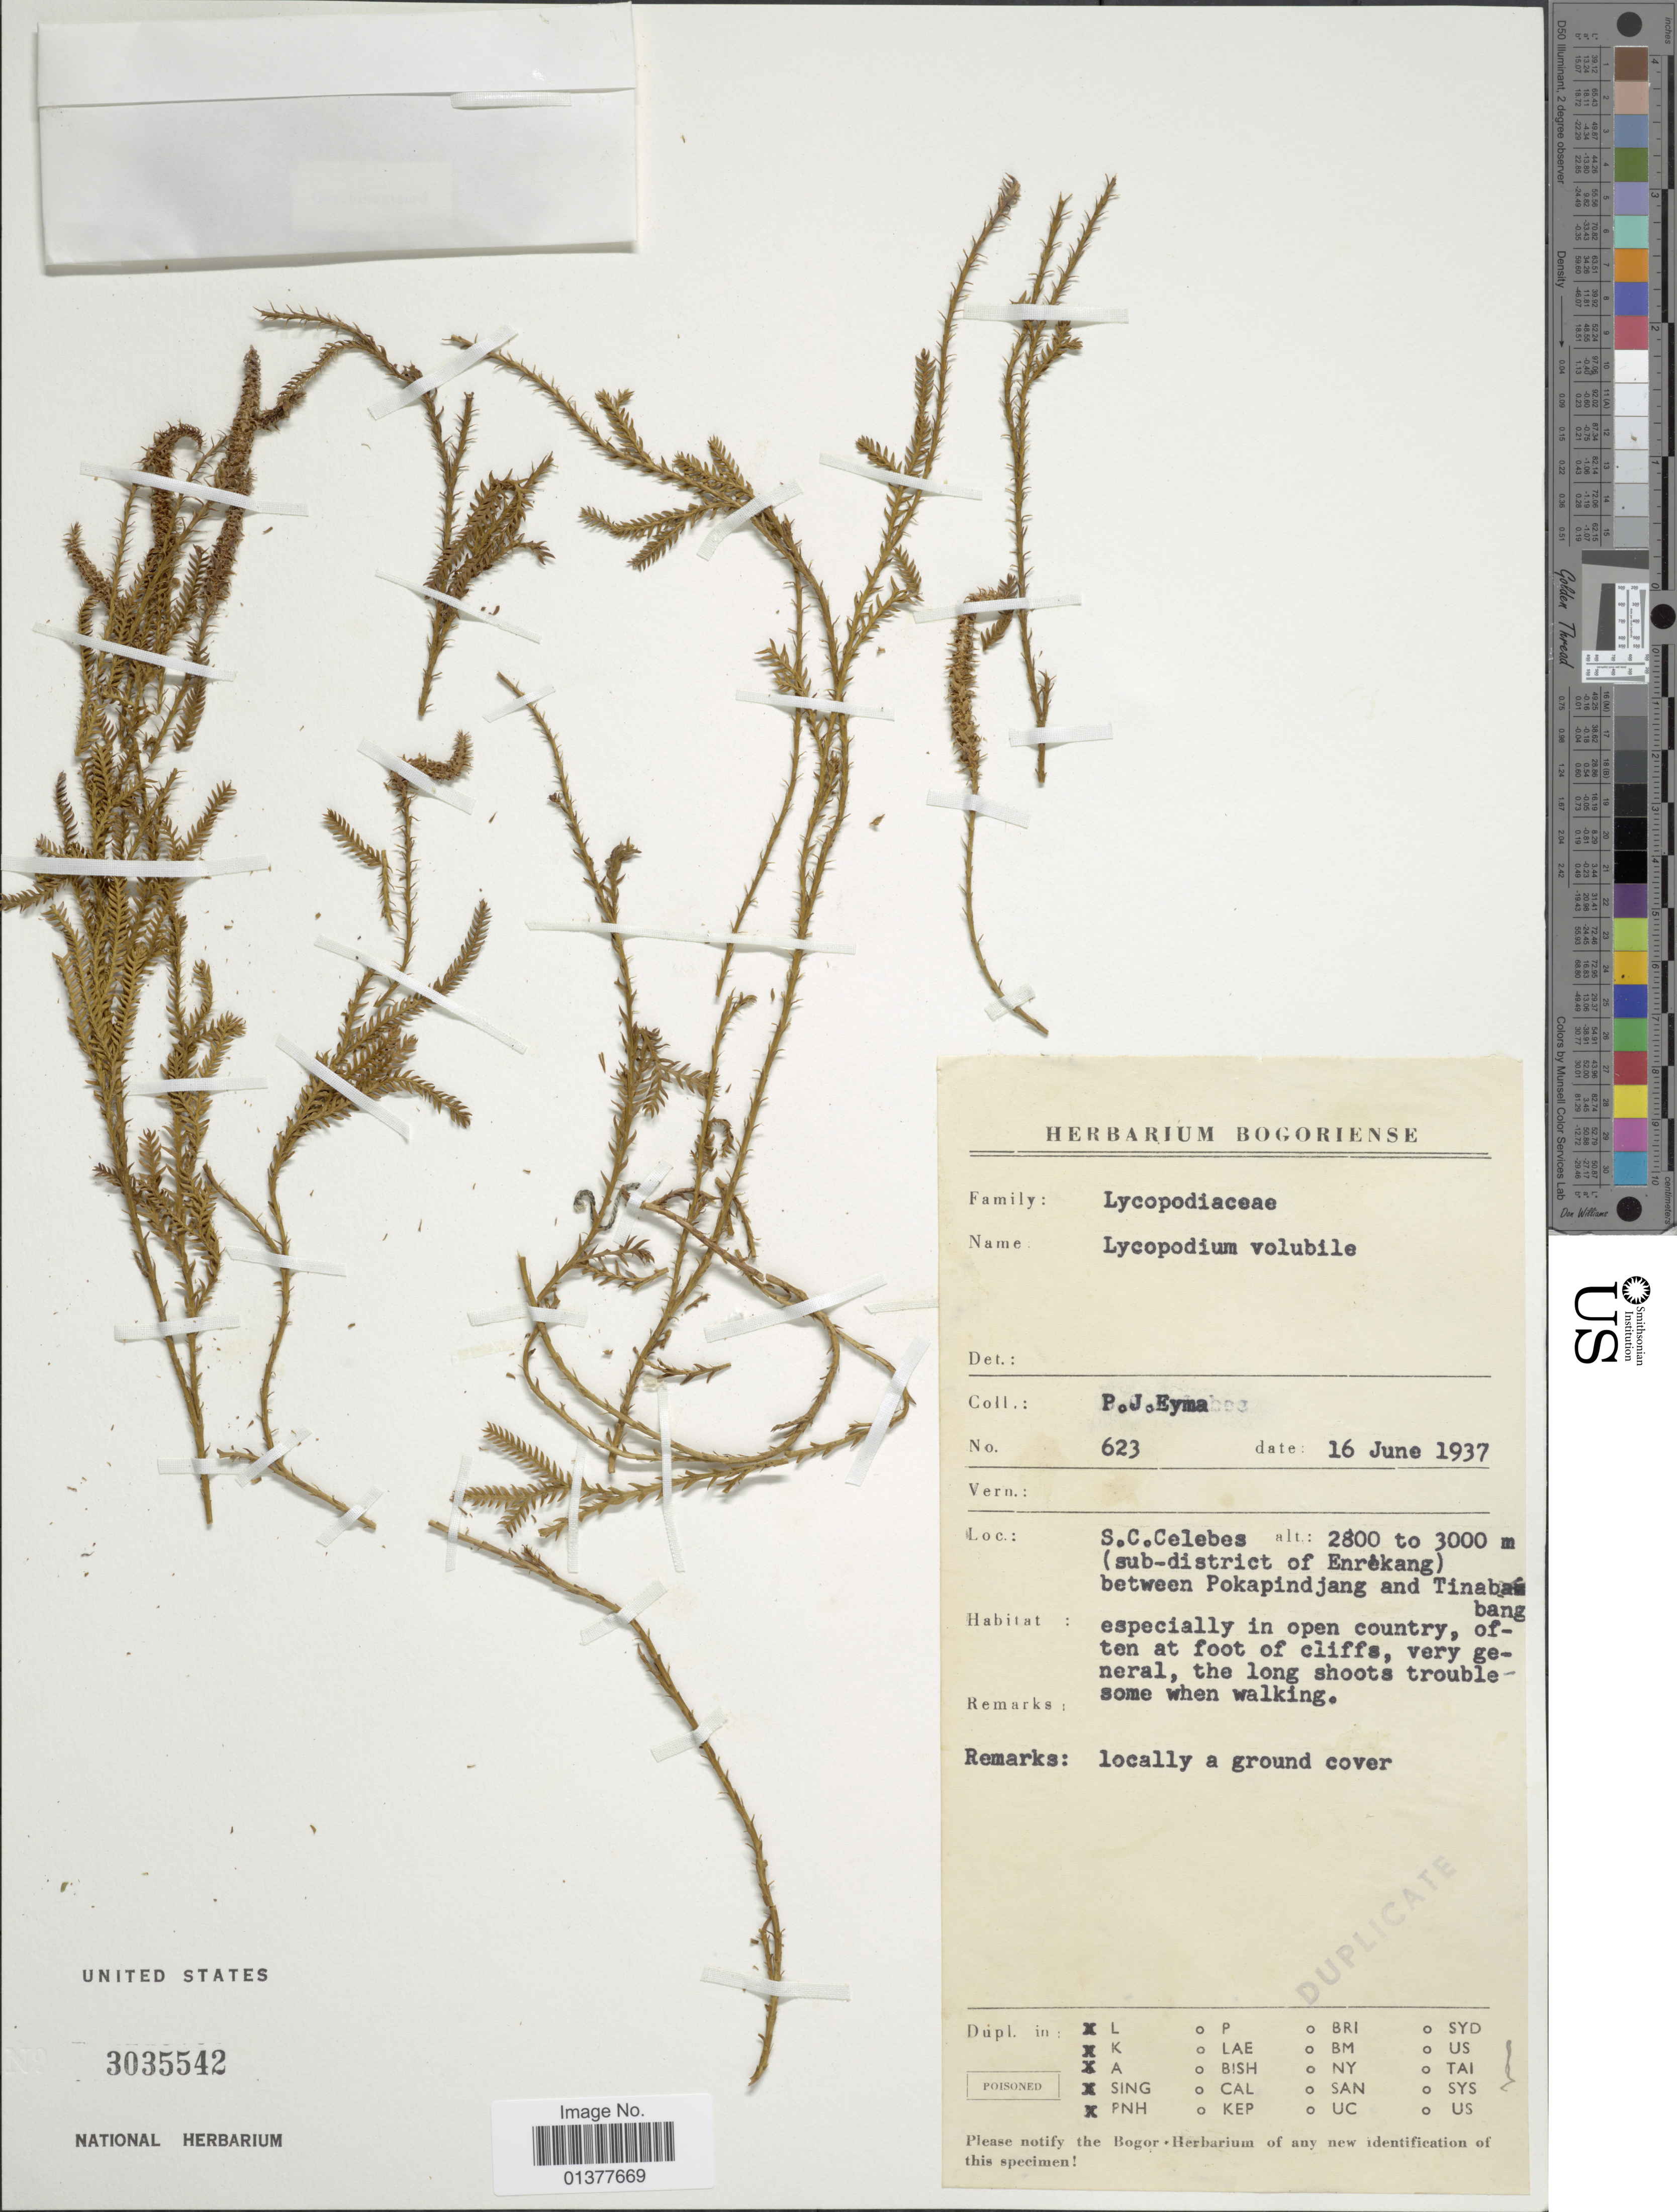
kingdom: Plantae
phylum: Tracheophyta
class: Lycopodiopsida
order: Lycopodiales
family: Lycopodiaceae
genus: Pseudodiphasium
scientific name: Pseudodiphasium volubile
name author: (G. Forst.) Holub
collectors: P. J. Eyma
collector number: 623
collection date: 1937-06-16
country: Indonesia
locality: S.C. Celebes(subdistrict of Enrekang) between Pokapindjang and Tinabang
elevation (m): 2800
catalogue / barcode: US 3035542